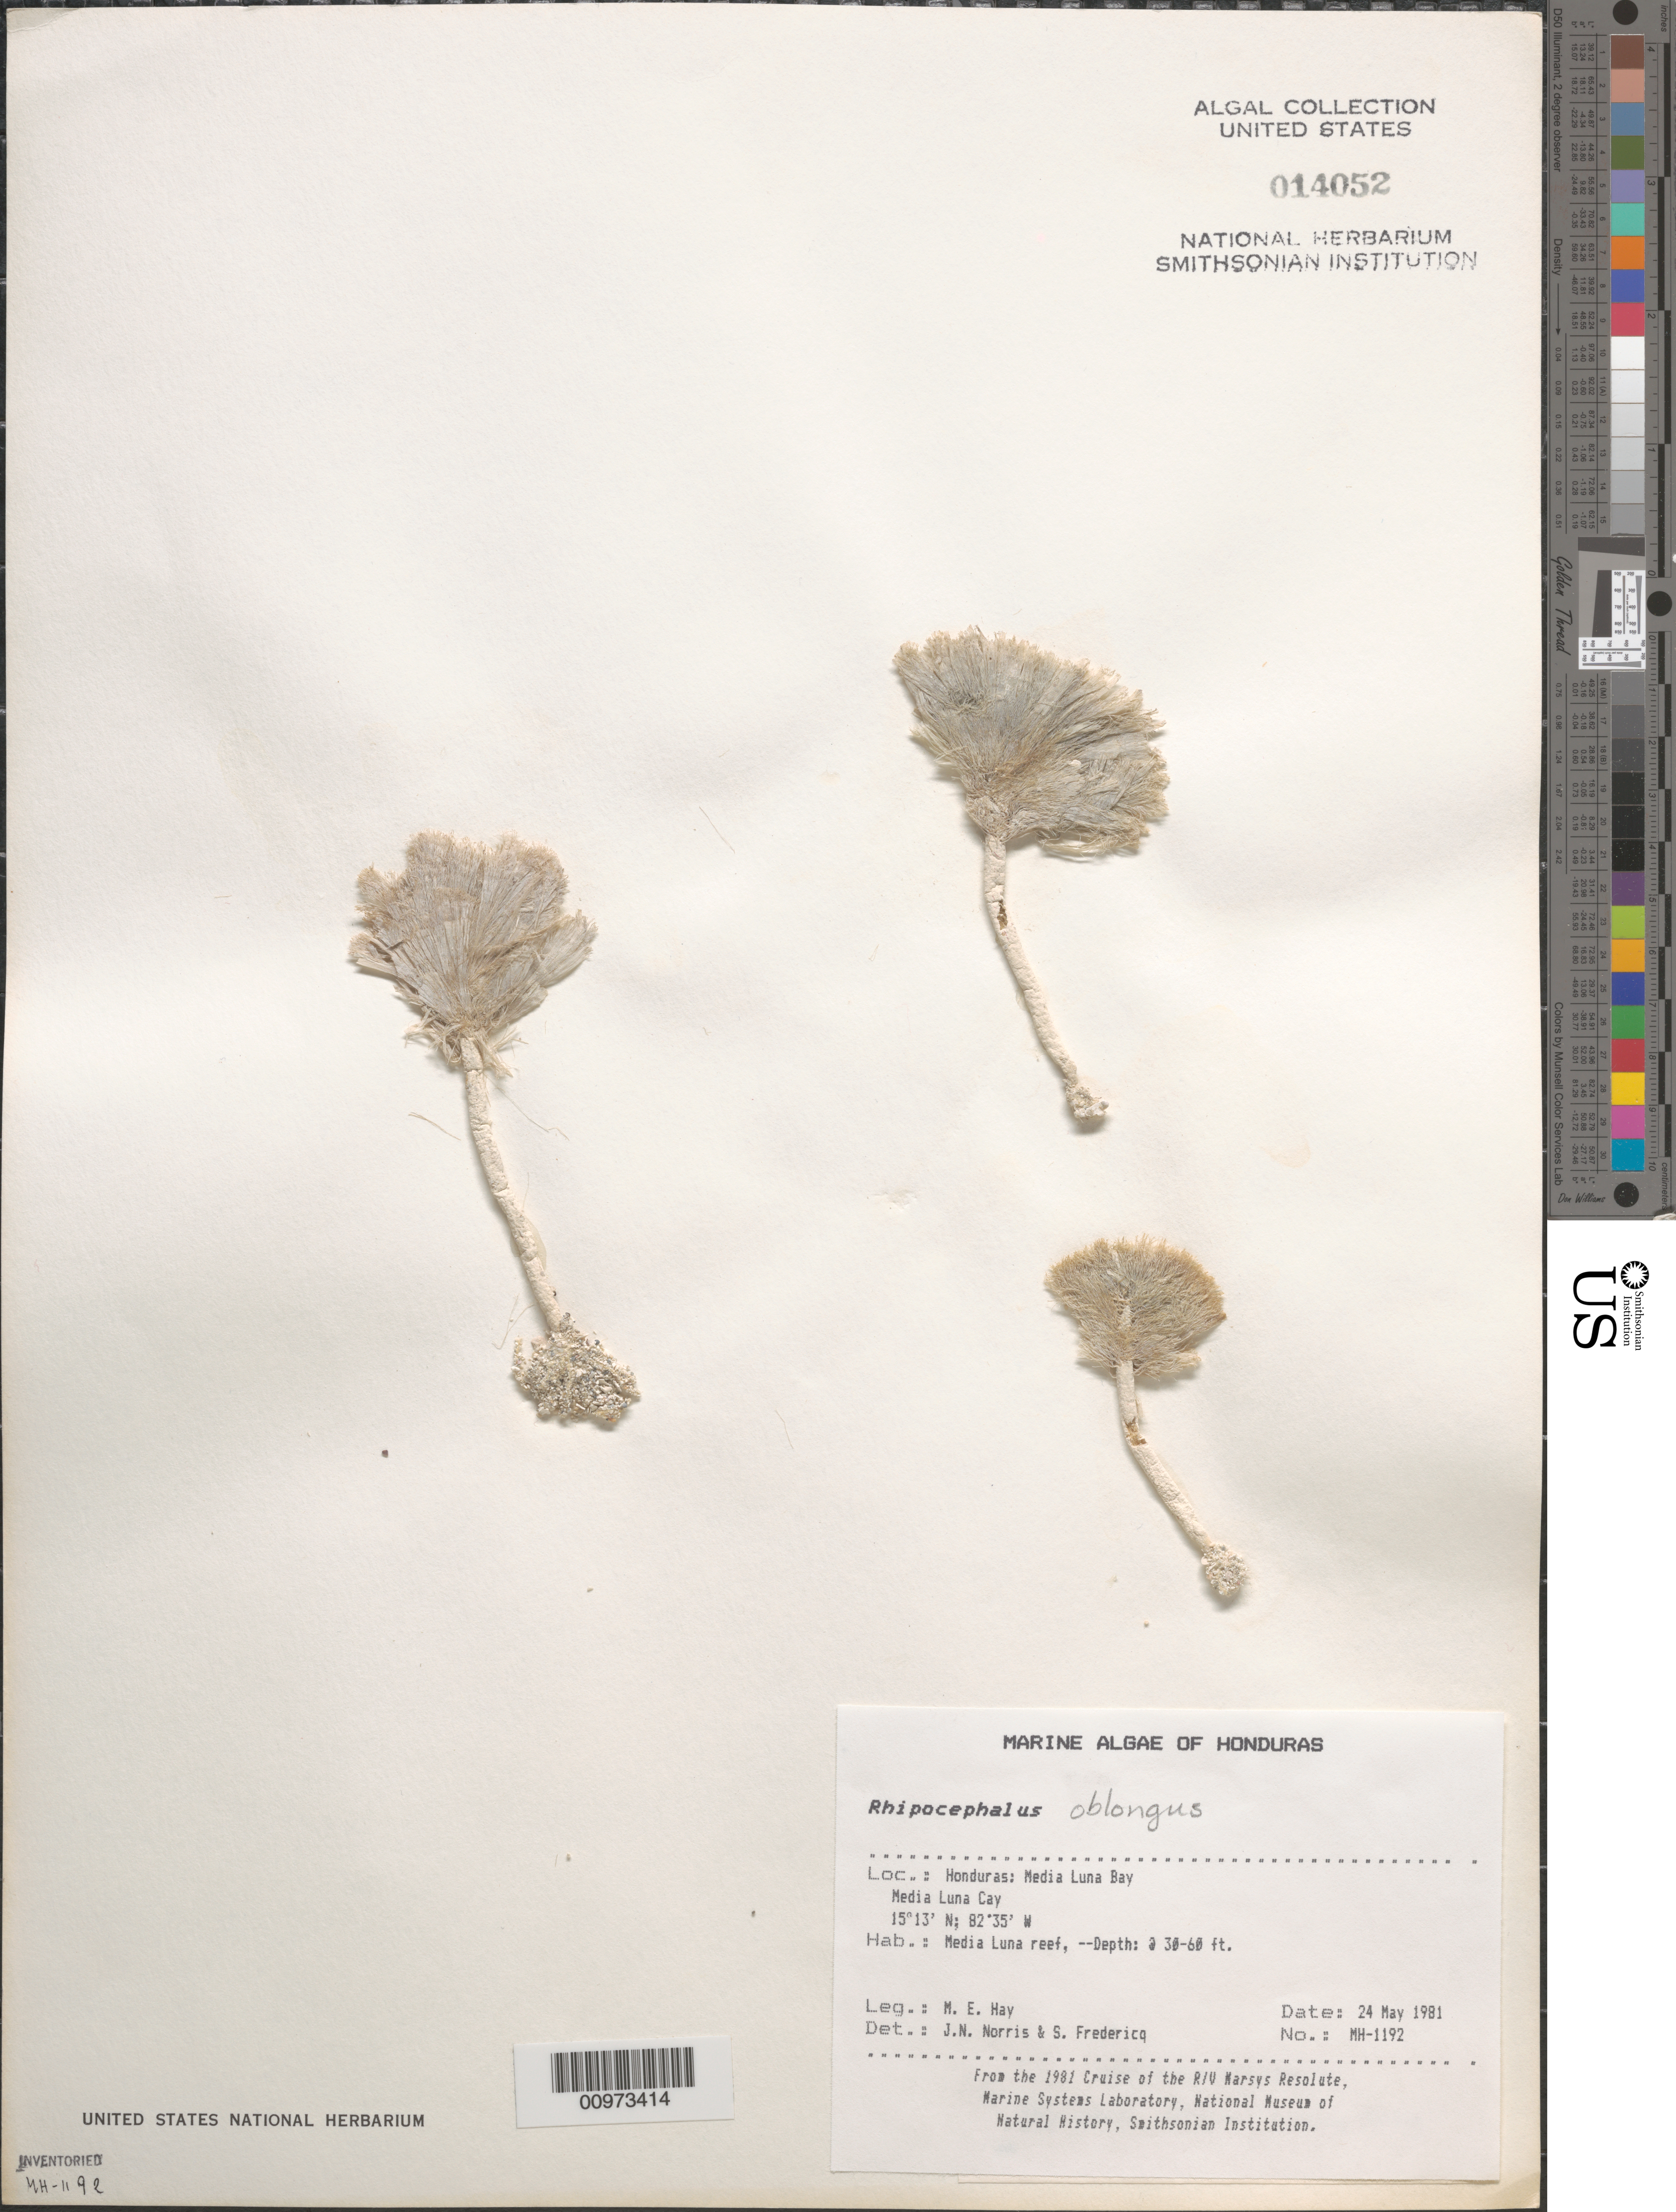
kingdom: Plantae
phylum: Chlorophyta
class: Ulvophyceae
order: Bryopsidales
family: Udoteaceae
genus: Rhipocephalus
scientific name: Rhipocephalus oblongus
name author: (Decne.) Kütz.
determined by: Norris, J. N.; Fredericq, S.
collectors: M. E. Hay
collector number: MEH-1192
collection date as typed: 24 May 1981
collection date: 1981-05-24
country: Honduras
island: Media Luna Cay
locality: Media Luna Bay, Media Luna Reef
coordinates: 15 13' N, 82 35' W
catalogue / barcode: US 14052